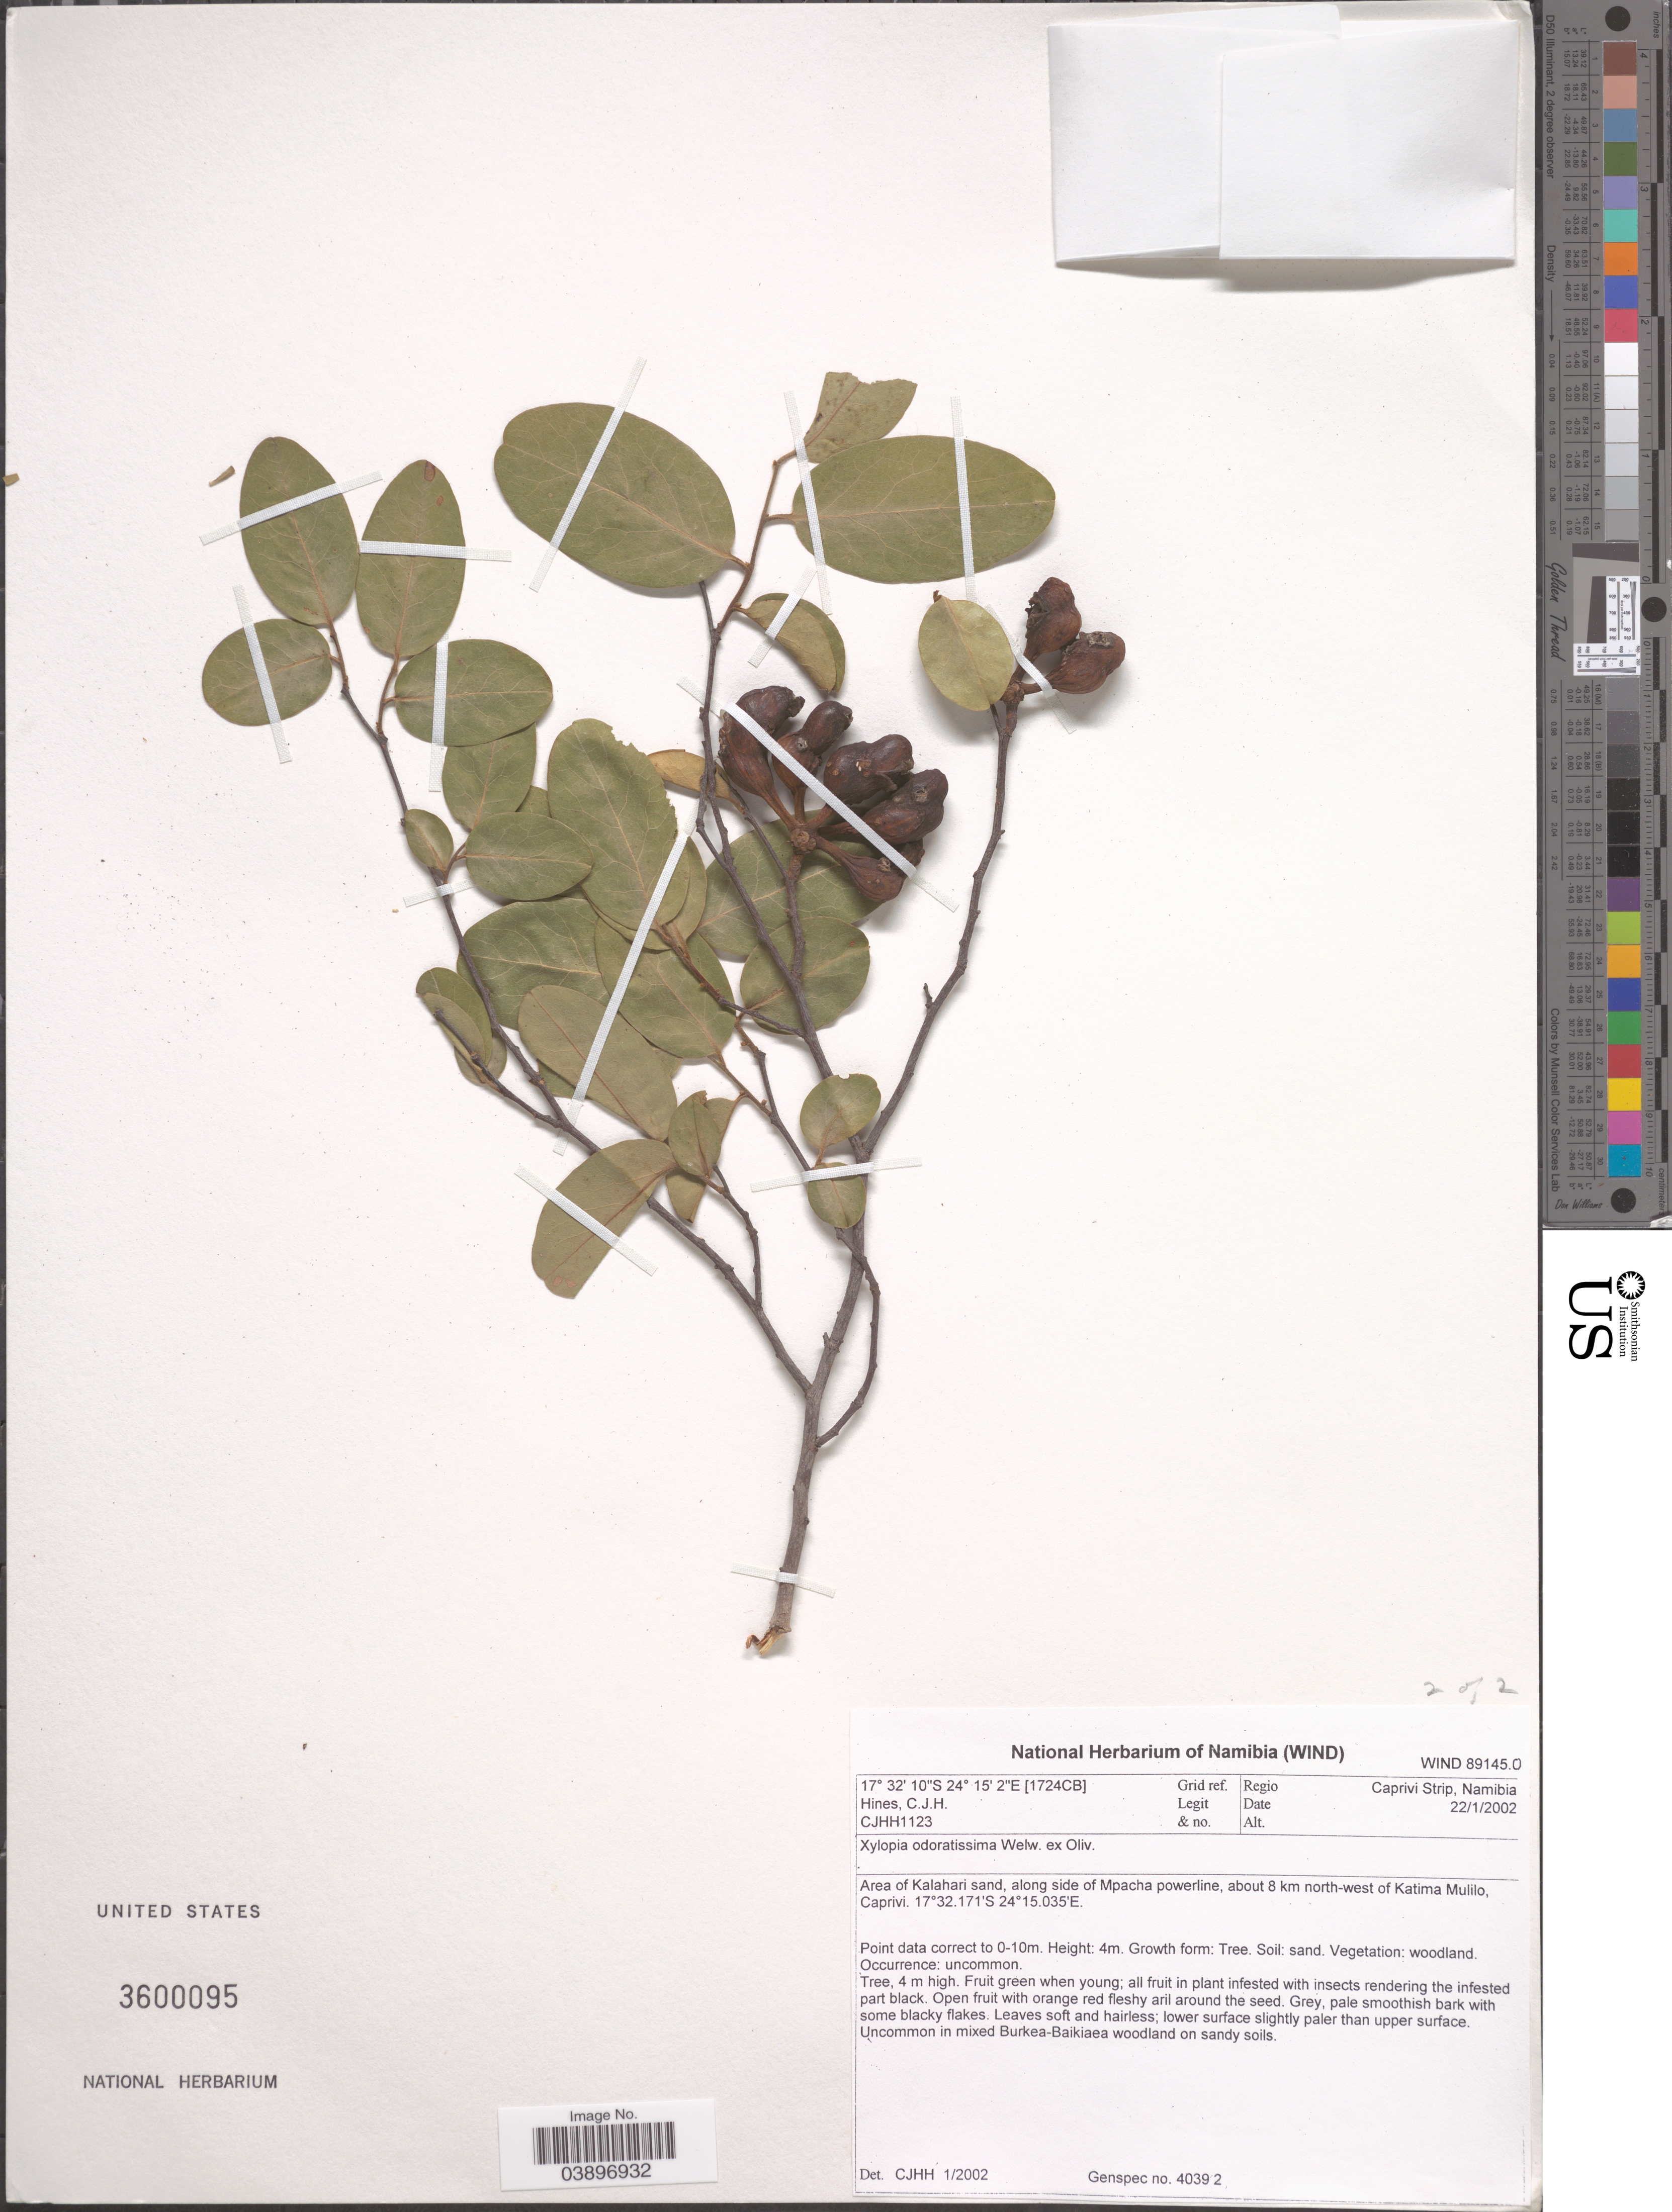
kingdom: Plantae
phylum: Tracheophyta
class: Magnoliopsida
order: Magnoliales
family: Annonaceae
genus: Xylopia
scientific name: Xylopia odoratissima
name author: Welw. ex Oliv.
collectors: C. Hines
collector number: CJHH1123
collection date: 2002-01-22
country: Namibia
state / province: Caprivi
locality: Regio Caprivi Strip. Grid ref. [1724CB]. Area of Kalahari sand, along side of Mpacha powerline, about 8 km north-west of Katima Mulilo, Caprivi.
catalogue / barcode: US 3600095